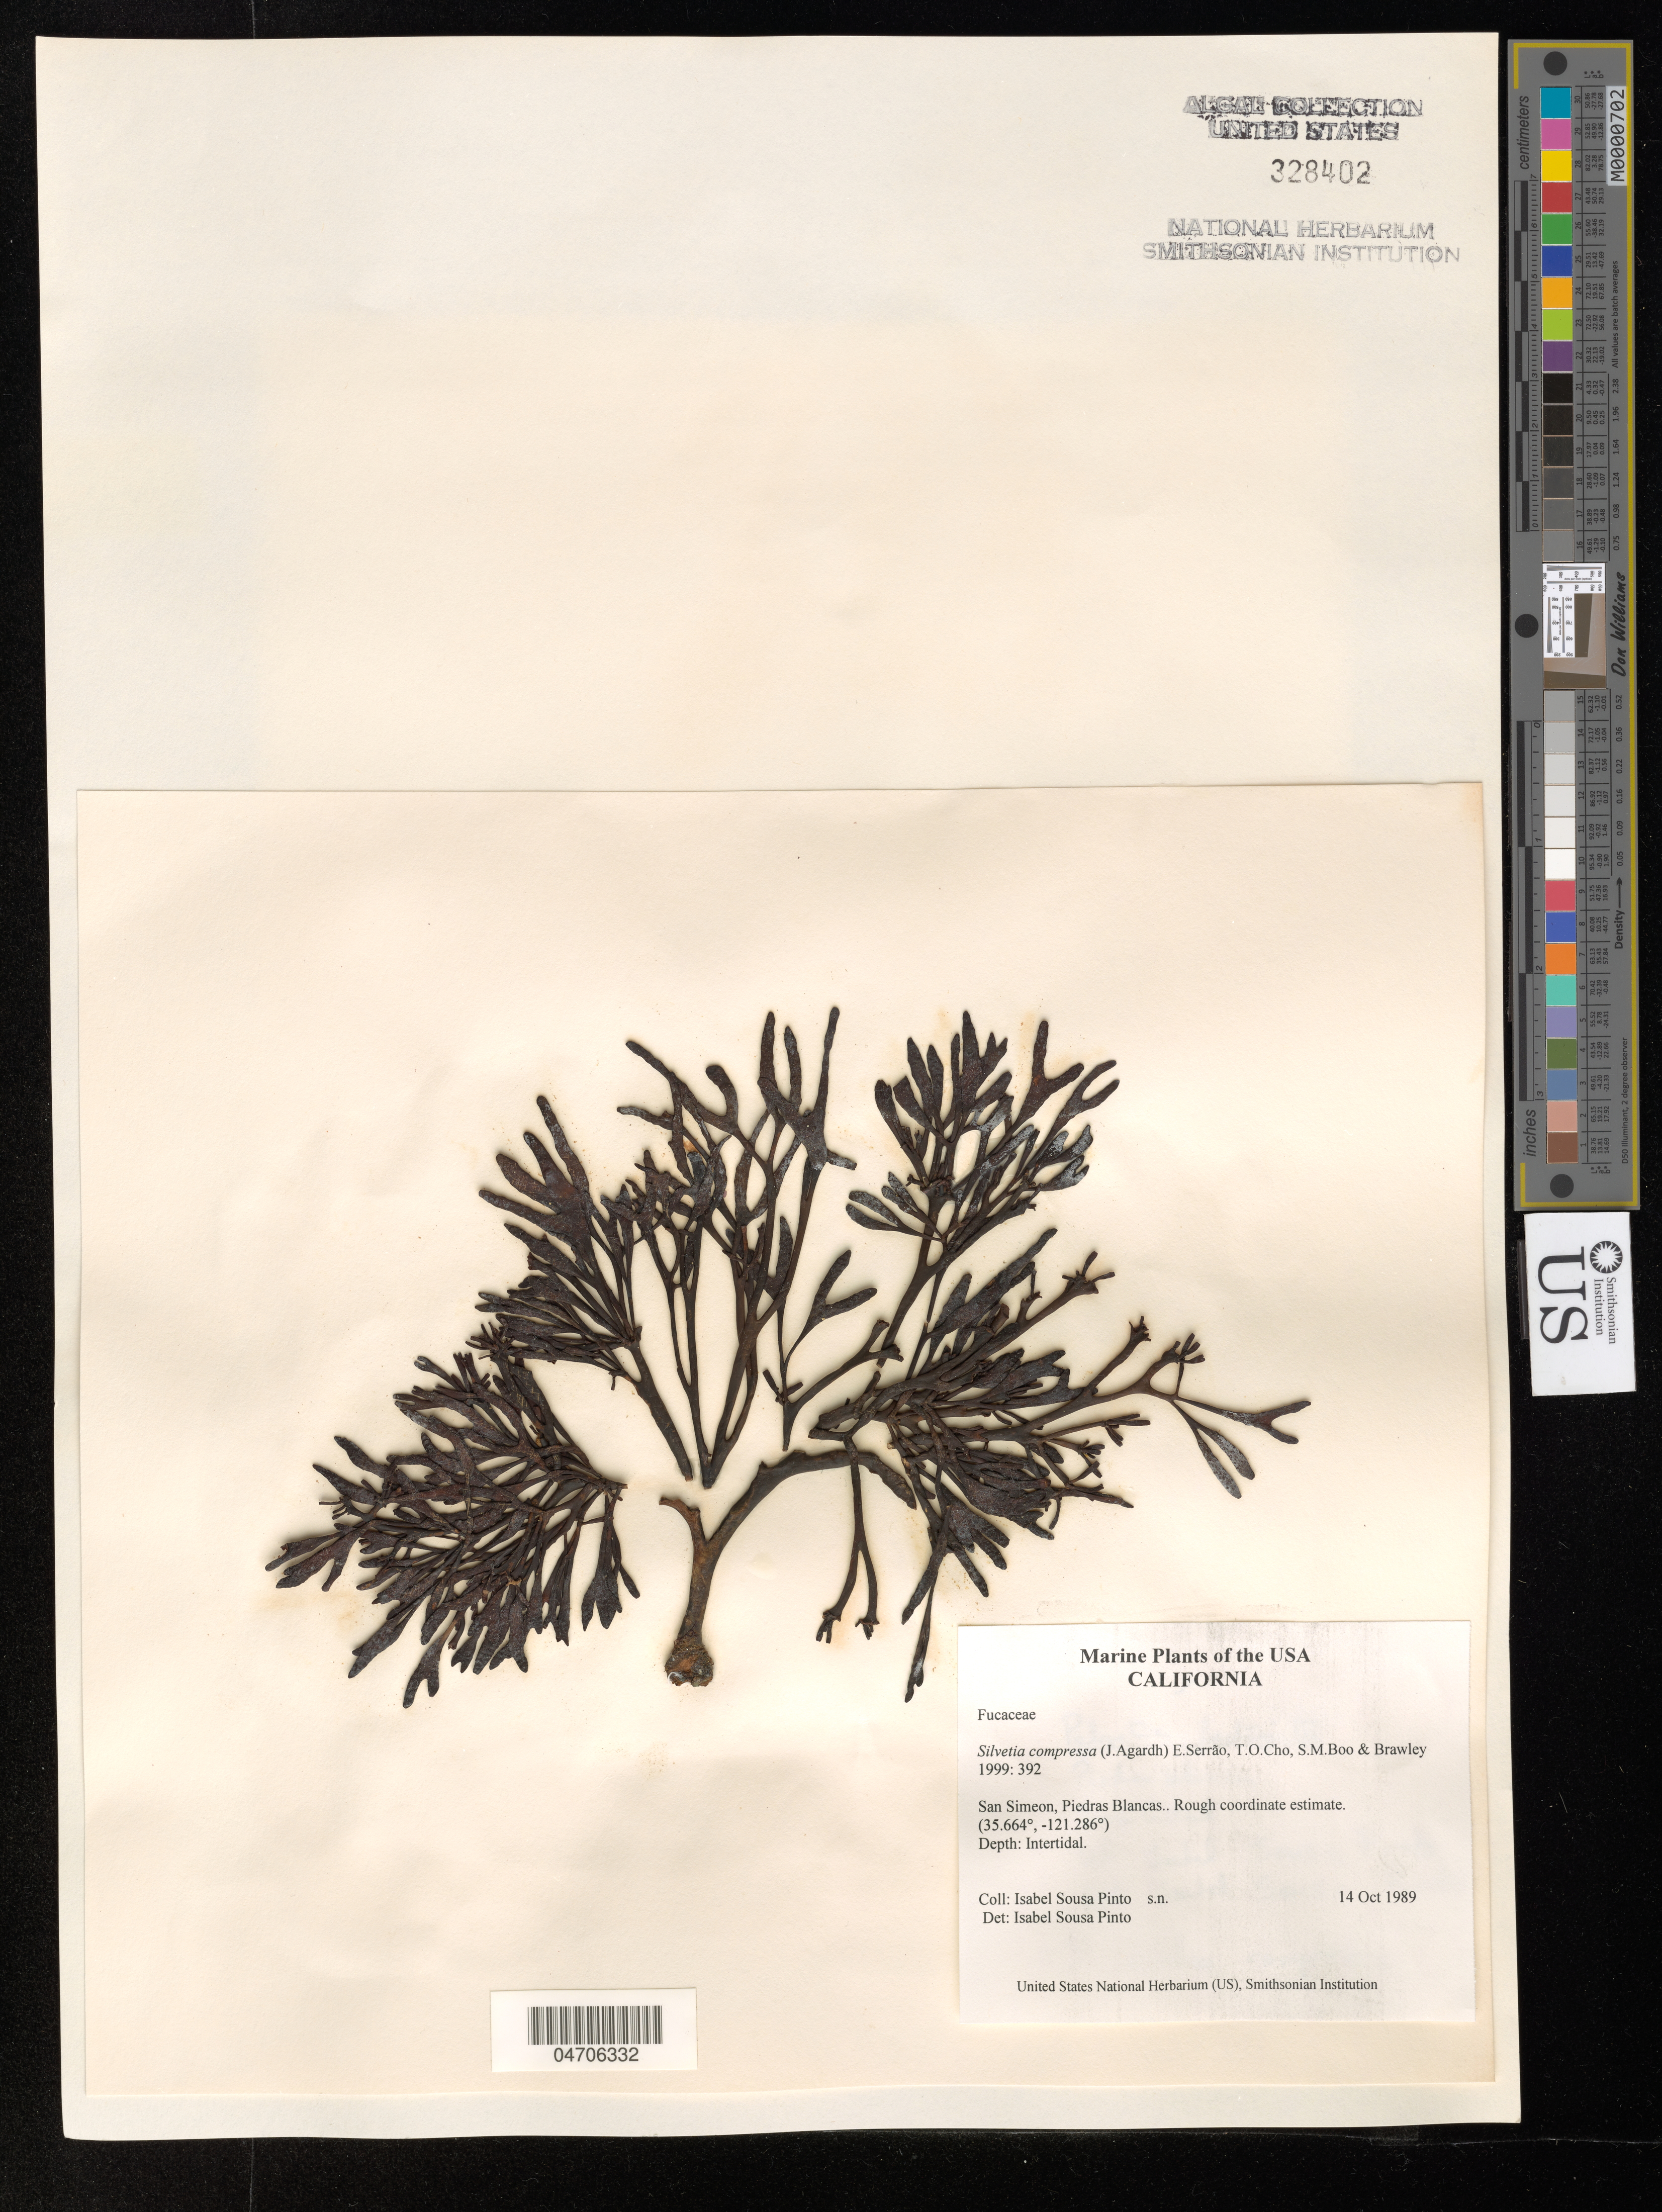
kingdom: Chromista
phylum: Ochrophyta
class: Phaeophyceae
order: Fucales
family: Fucaceae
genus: Silvetia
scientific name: Silvetia compressa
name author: (J. Agardh) E.A. Serrão et al.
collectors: I. Sousa Pinto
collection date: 1989-10-14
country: United States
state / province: California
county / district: San Luis Obispo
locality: San Simeon, Piedras Blancas.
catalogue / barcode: US 328402